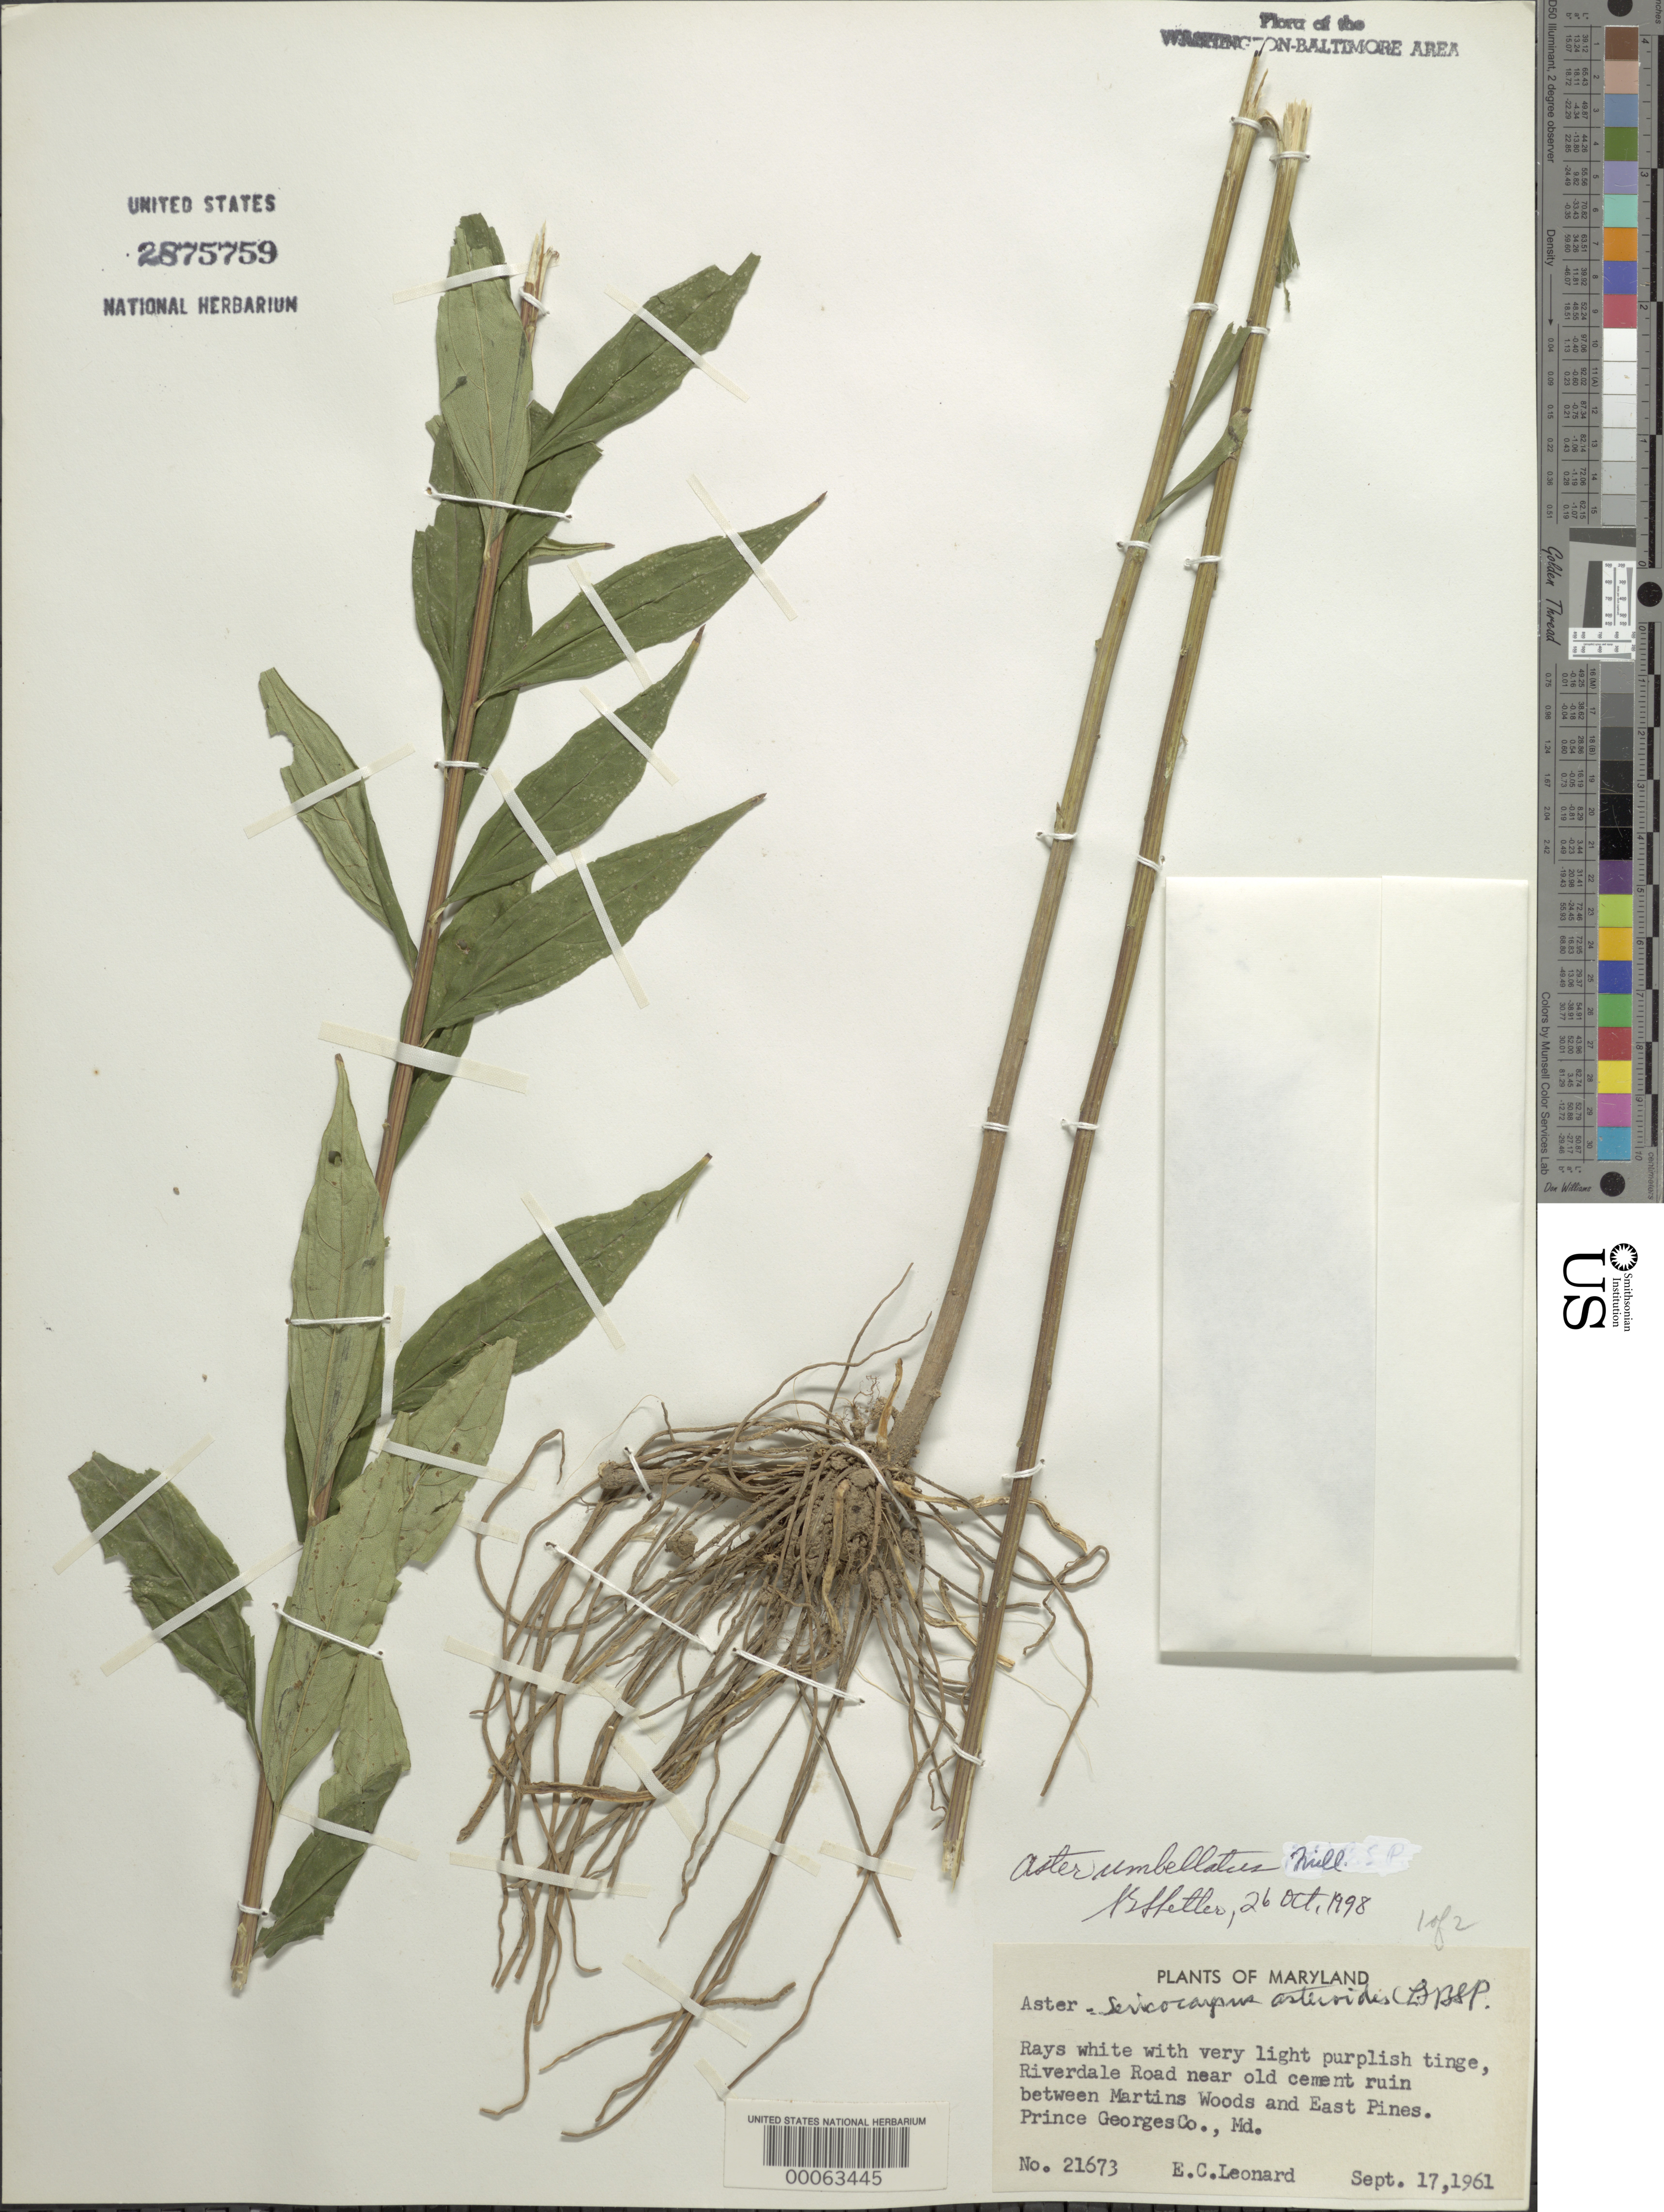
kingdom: Plantae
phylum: Tracheophyta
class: Magnoliopsida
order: Asterales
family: Asteraceae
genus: Doellingeria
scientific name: Doellingeria umbellata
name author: (Mill.) Nees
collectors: E. C. Leonard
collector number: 21673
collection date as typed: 17 Sep 1961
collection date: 1961-09-17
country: United States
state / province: Maryland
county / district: Prince George's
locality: Riverdale Road between Martins Woods and East Pines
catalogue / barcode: US 2875759